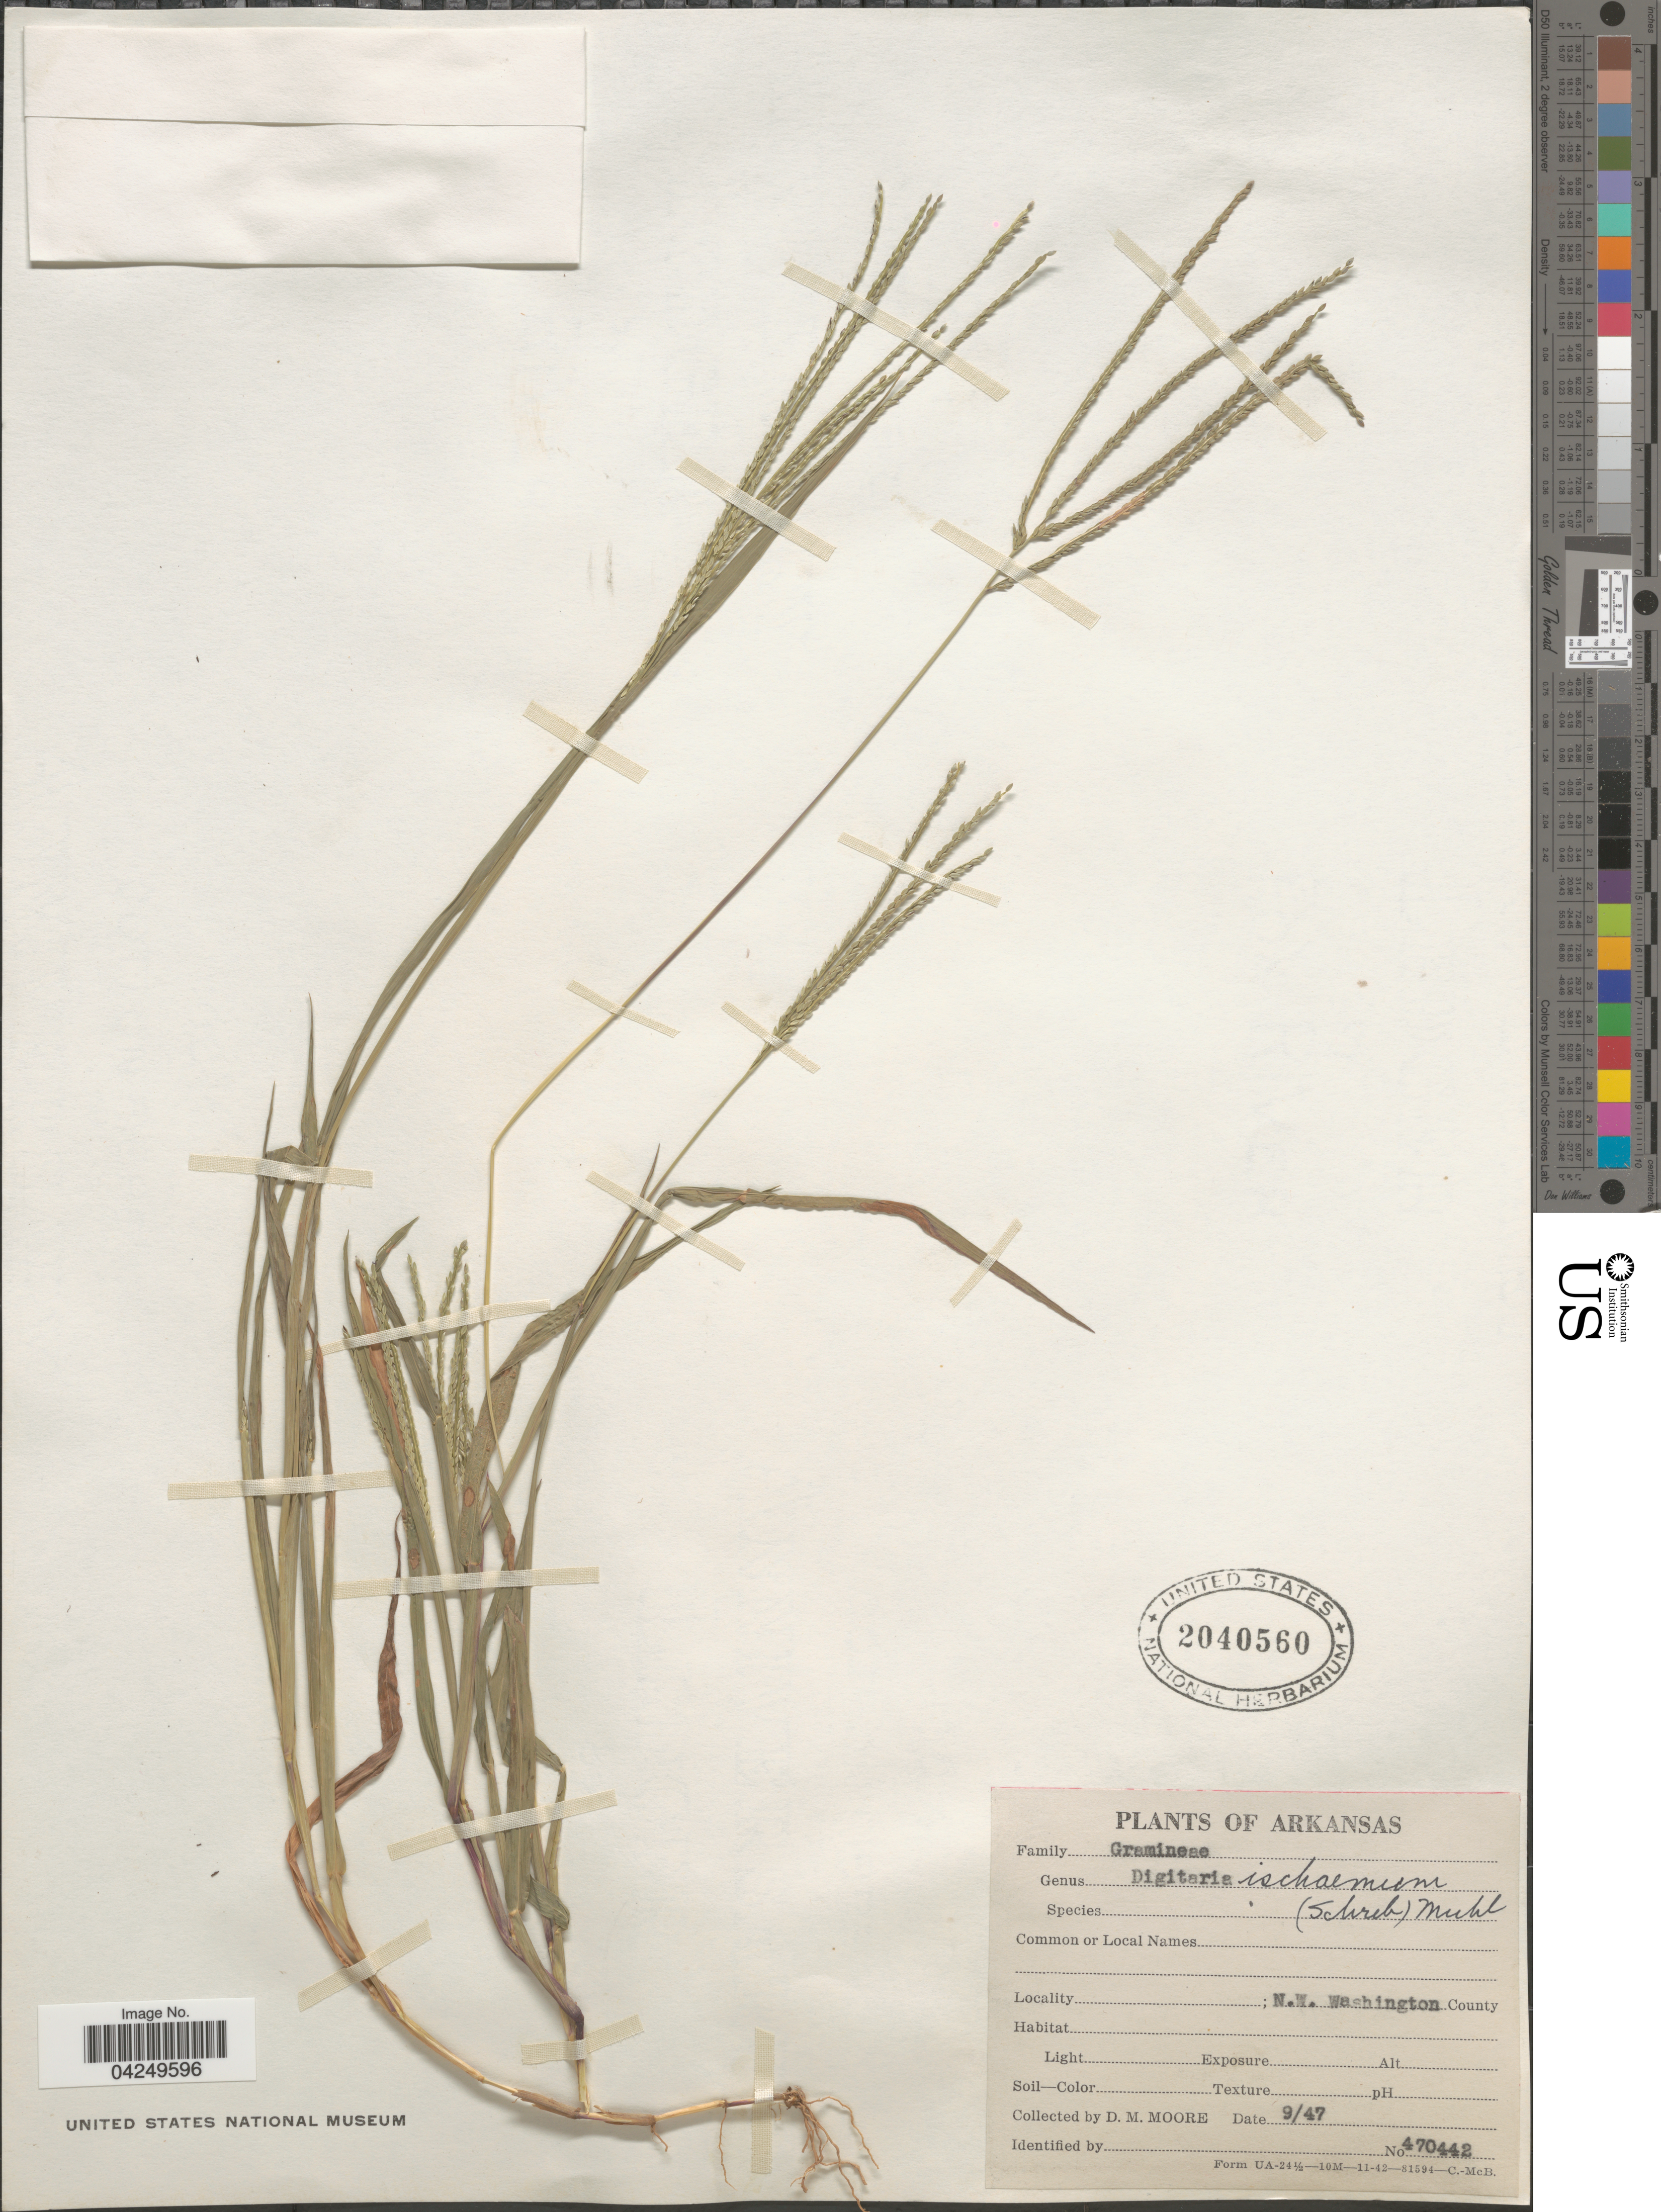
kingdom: Plantae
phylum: Tracheophyta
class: Liliopsida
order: Poales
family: Poaceae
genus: Digitaria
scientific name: Digitaria ischaemum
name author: (Schreber) Schreber ex Muhl.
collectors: D. Moore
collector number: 470442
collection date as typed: Transcribed d/m/y: /9/47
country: United States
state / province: Arkansas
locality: N. W. Washington County.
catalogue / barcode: US 2040560